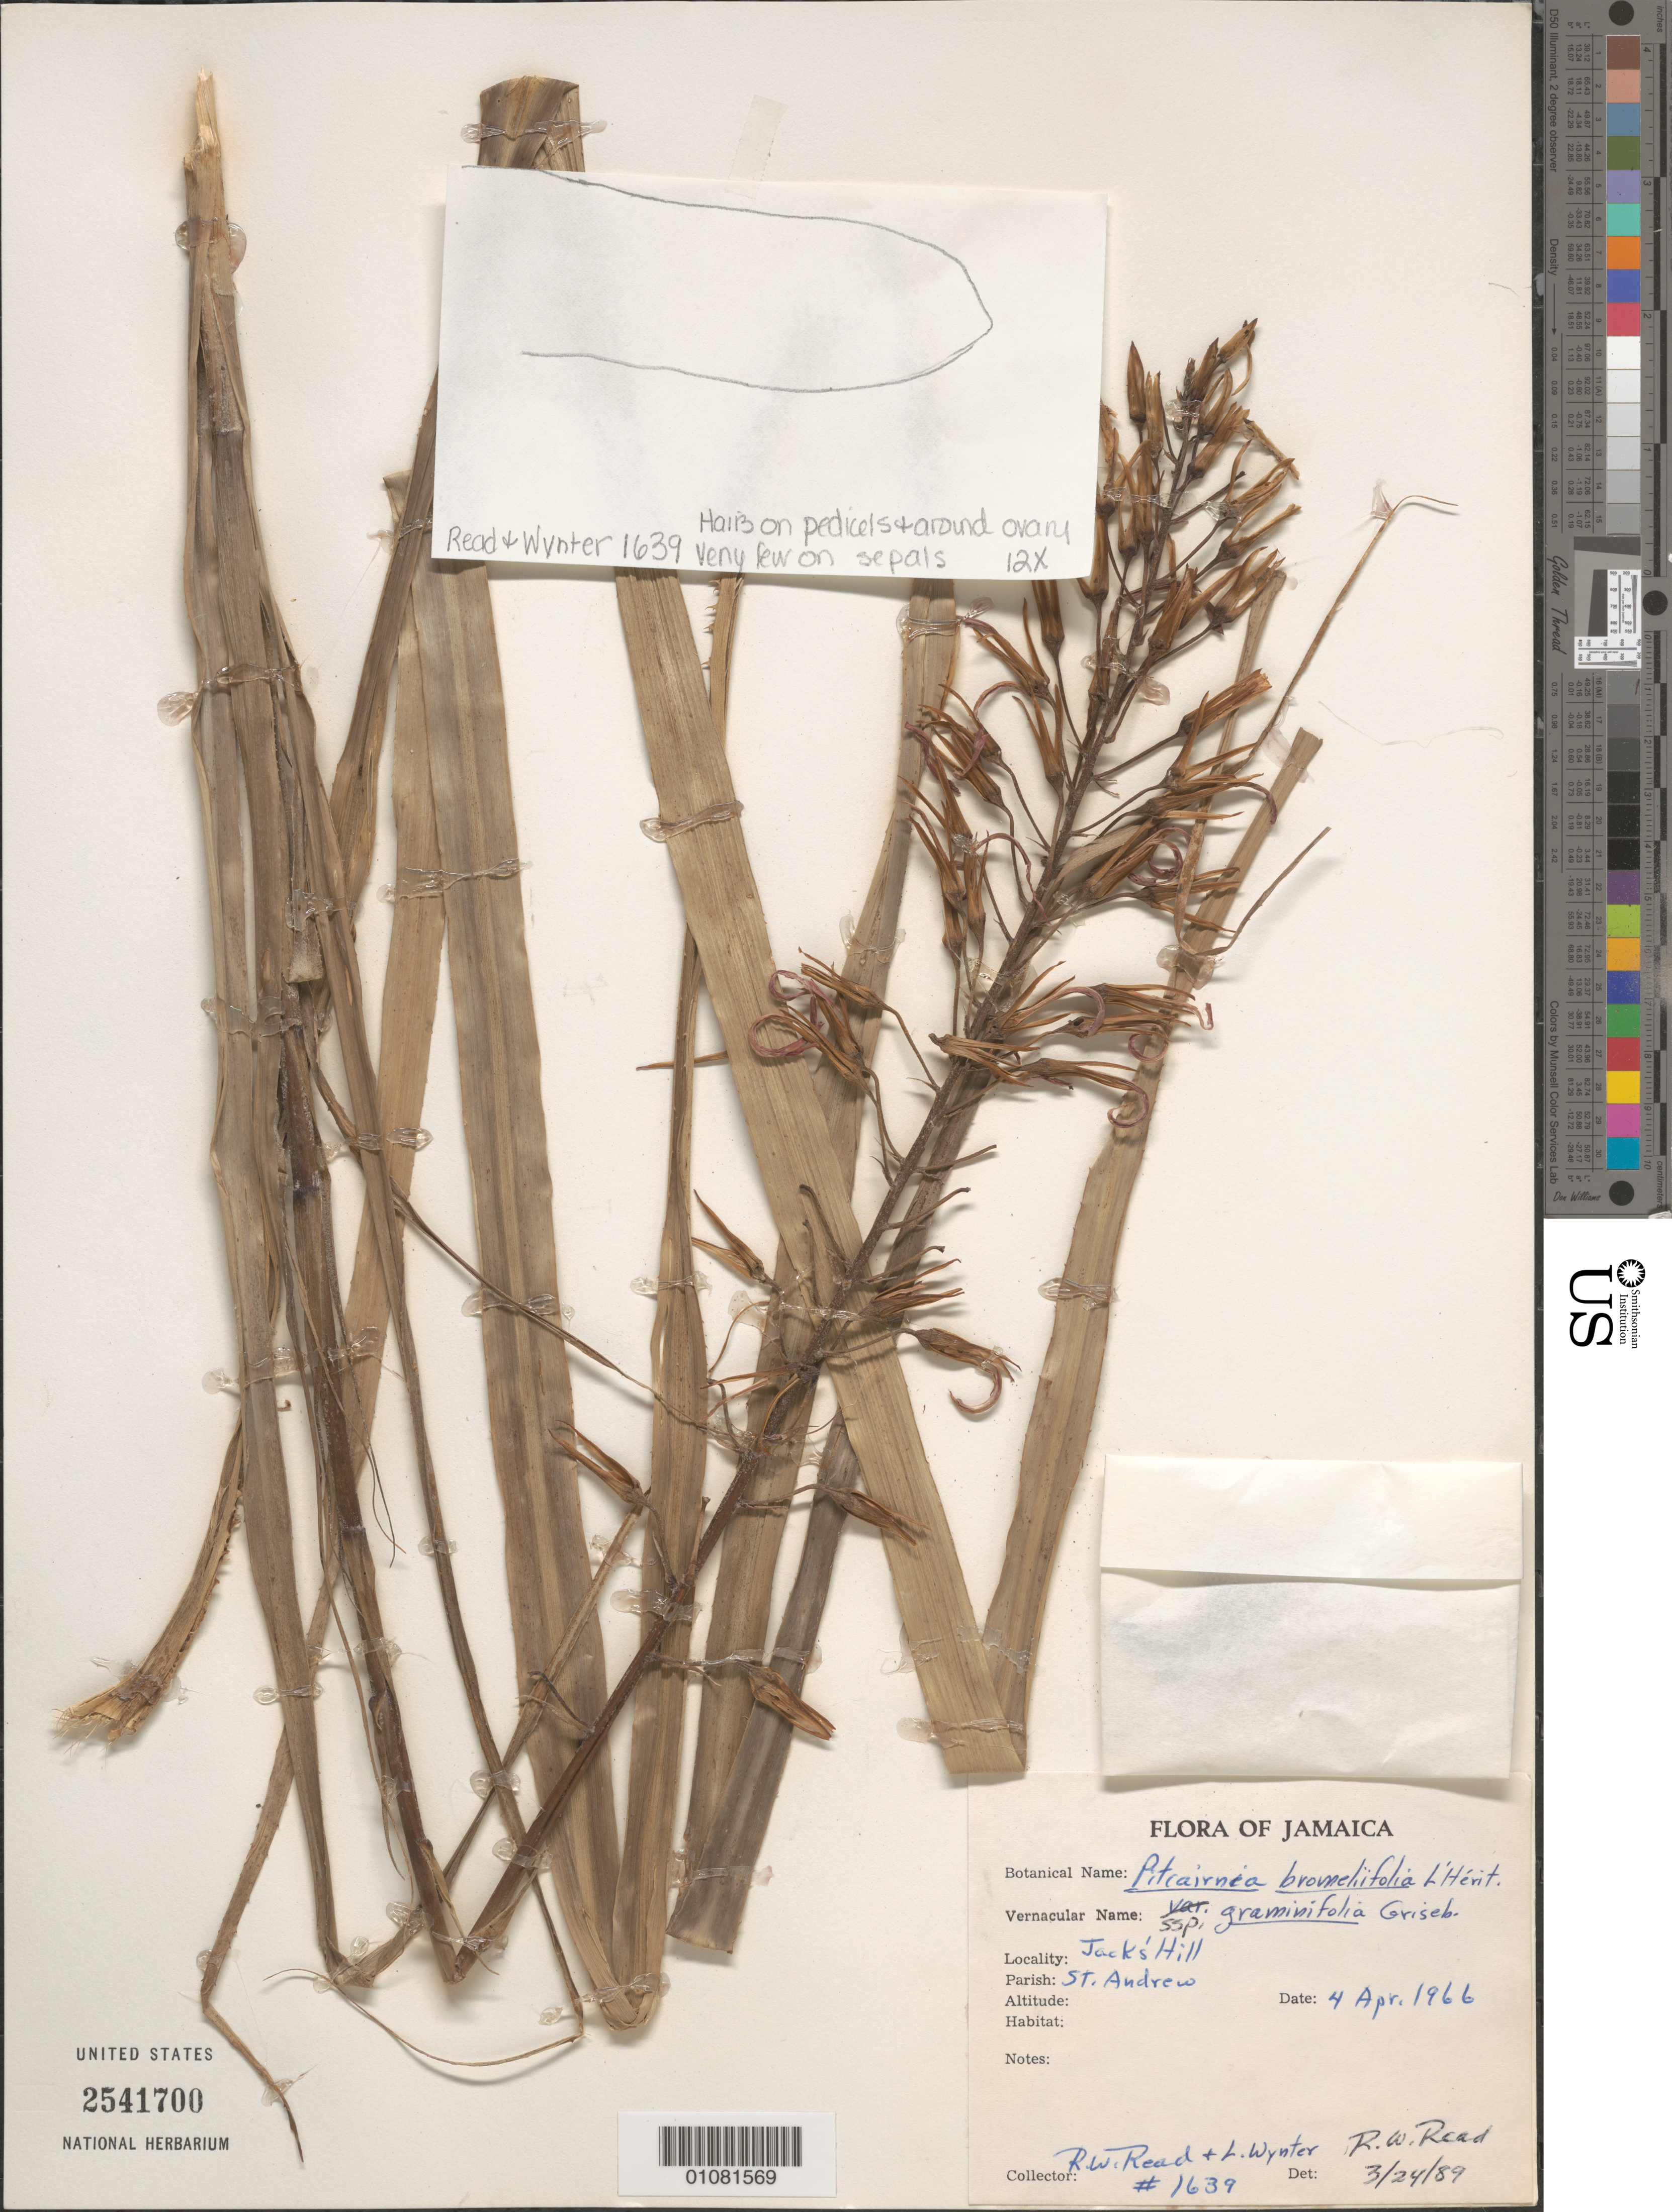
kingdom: Plantae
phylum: Tracheophyta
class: Liliopsida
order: Poales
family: Bromeliaceae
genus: Pitcairnia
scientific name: Pitcairnia bromeliifolia var. graminifolia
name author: Griseb.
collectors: R. W. Read & L. Wynter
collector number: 1639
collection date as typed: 04 Apr 1966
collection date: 1966-04-04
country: Jamaica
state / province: Saint Andrew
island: Jamaica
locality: Jack's Hill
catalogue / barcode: US 2541700